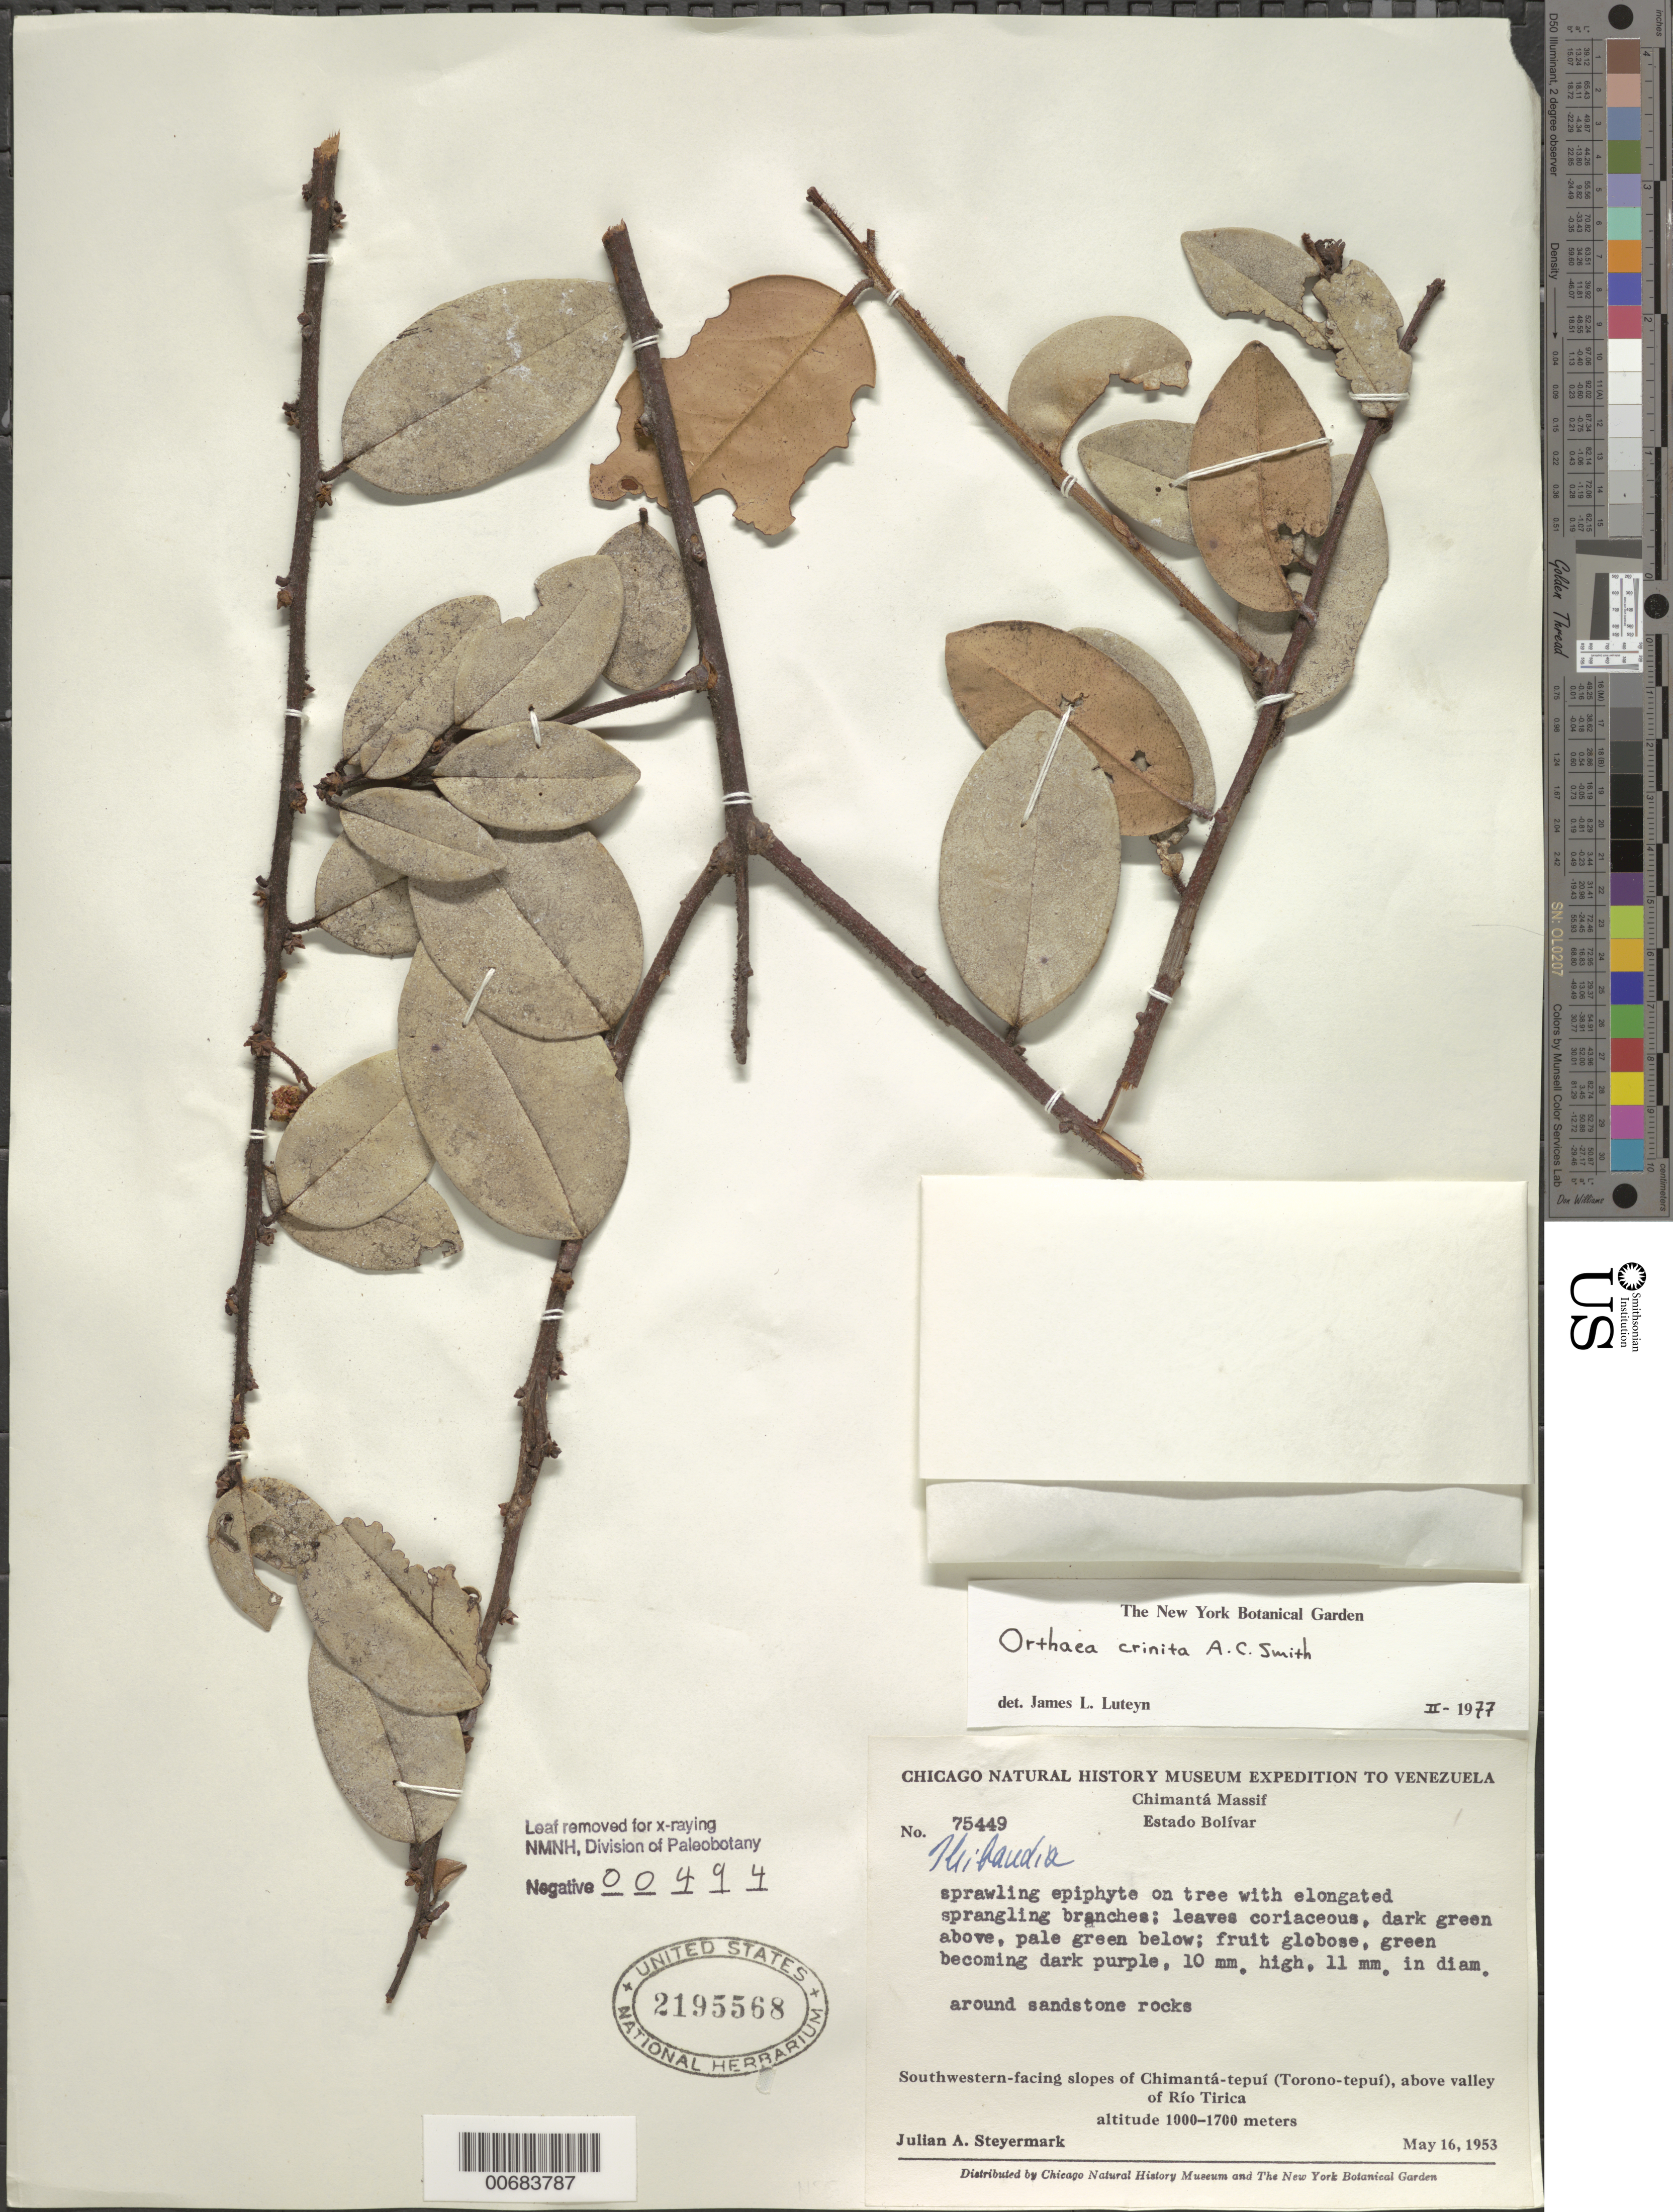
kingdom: Plantae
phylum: Tracheophyta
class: Magnoliopsida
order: Ericales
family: Ericaceae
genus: Orthaea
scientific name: Orthaea crinita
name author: A.C. Sm.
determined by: Luteyn, J. L.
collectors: J. Steyermark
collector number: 75449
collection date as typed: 16-May-53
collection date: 1953-05-16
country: Venezuela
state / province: Bolívar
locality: Chimantá-tepuí (Torono-tepuí), above valley of Río Tirica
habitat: Sandstone rocks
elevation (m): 1000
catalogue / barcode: US 2195568